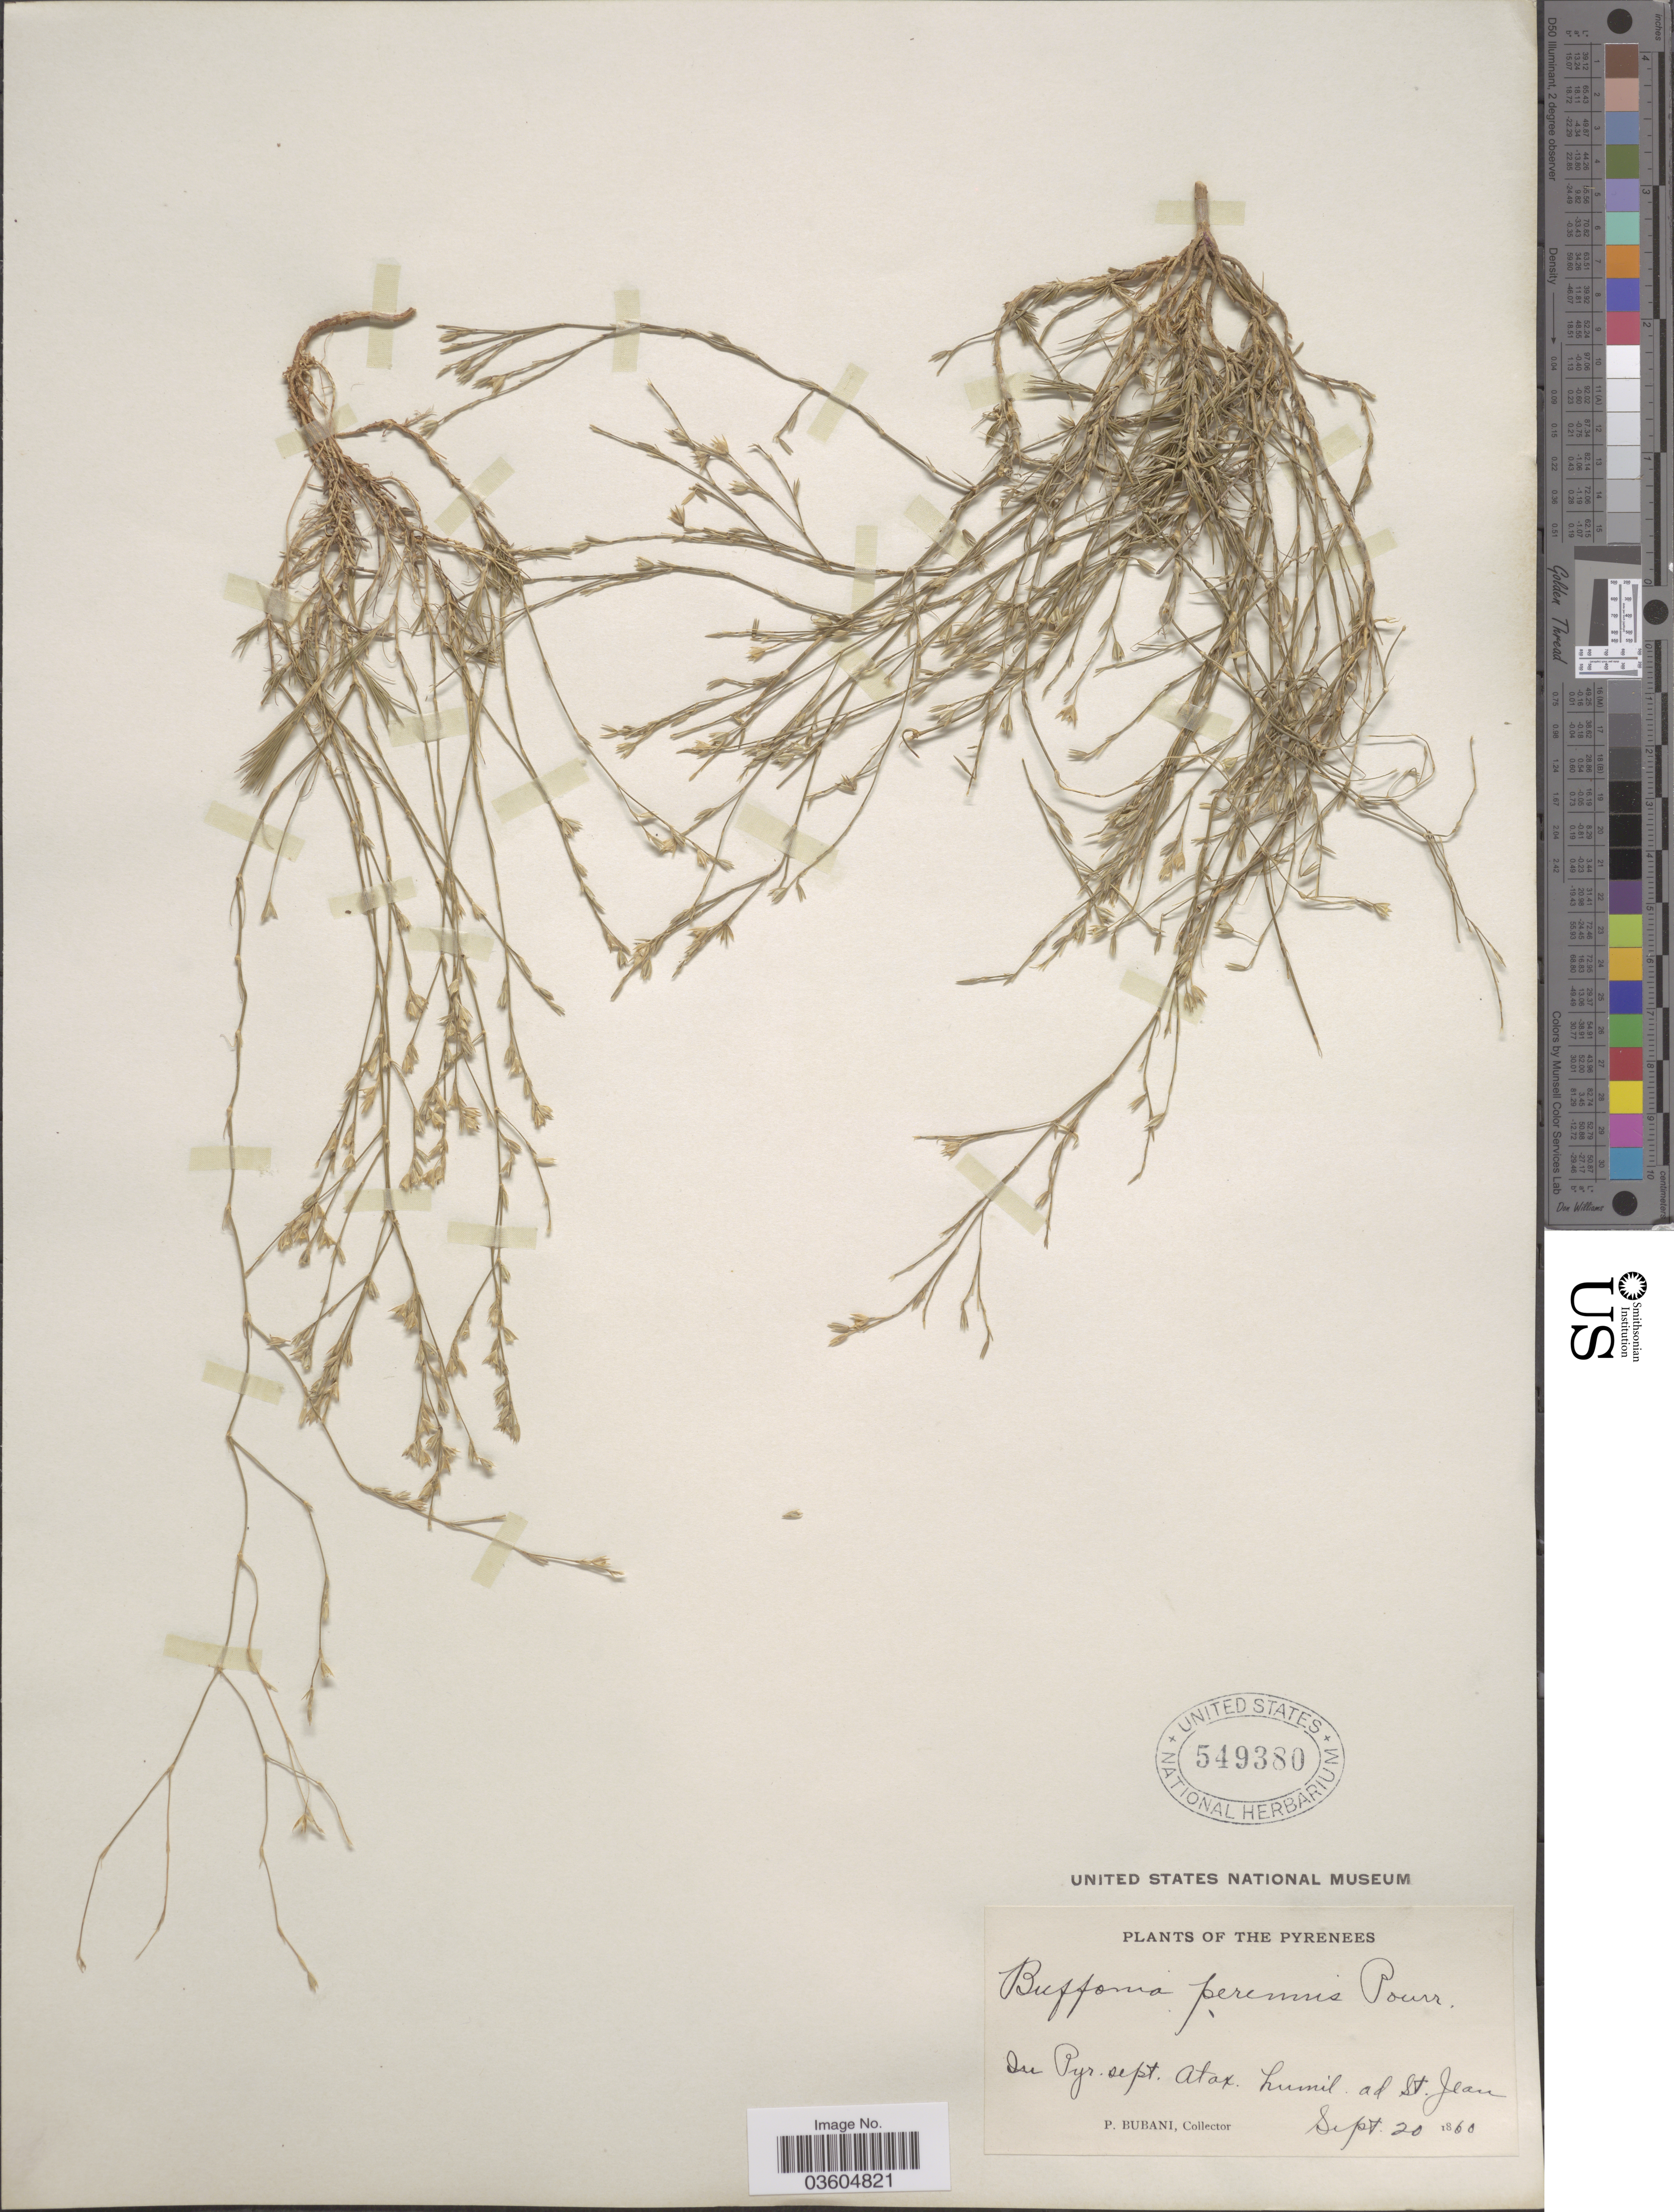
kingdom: Plantae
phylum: Tracheophyta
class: Magnoliopsida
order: Caryophyllales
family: Caryophyllaceae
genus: Bufonia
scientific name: Bufonia perennis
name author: Pourr.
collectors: P. Bubani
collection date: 1860-09-20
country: France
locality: The Pyrenees. In Pyr. sept. Atax humid ad St. Jean.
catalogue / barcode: US 549380